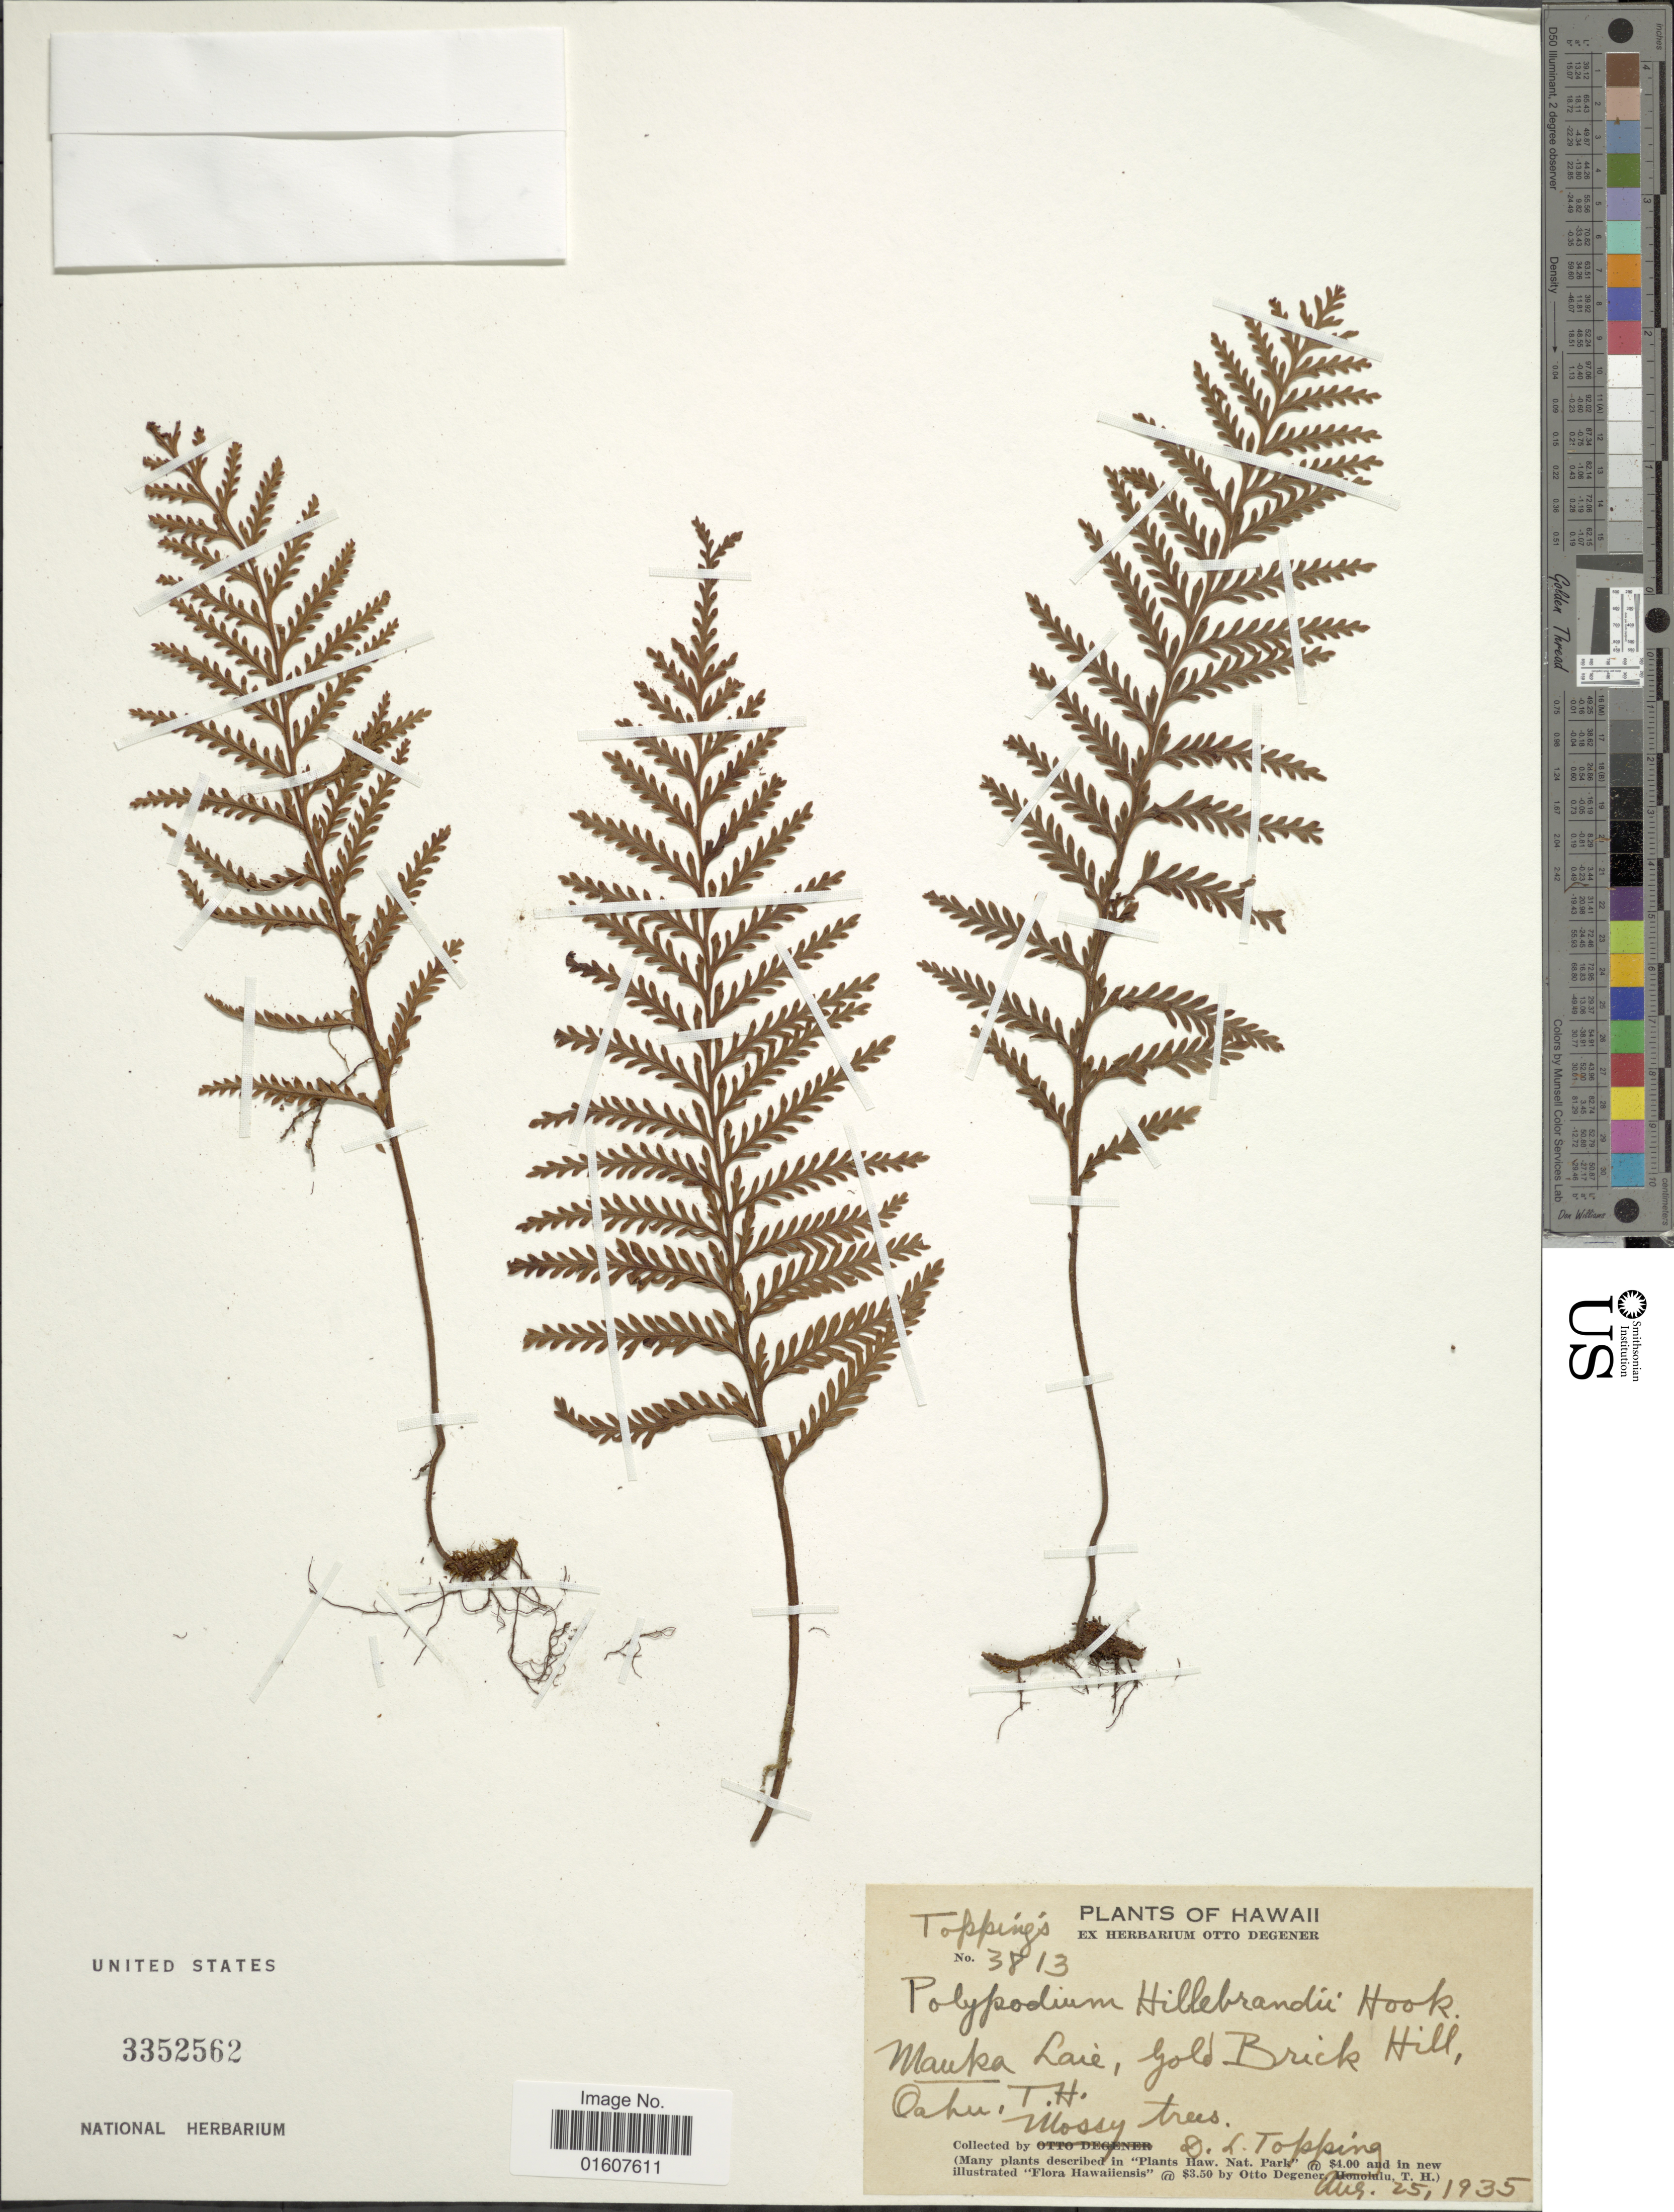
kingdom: Plantae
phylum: Tracheophyta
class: Polypodiopsida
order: Polypodiales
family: Polypodiaceae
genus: Adenophorus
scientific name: Adenophorus tripinnatifidus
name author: Gaudich.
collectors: D. L. Topping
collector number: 3813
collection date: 1935-08-25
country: United States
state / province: Hawaii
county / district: Honolulu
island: Oahu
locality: Mauka Laie, Gold Brick Hill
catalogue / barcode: US 3352562